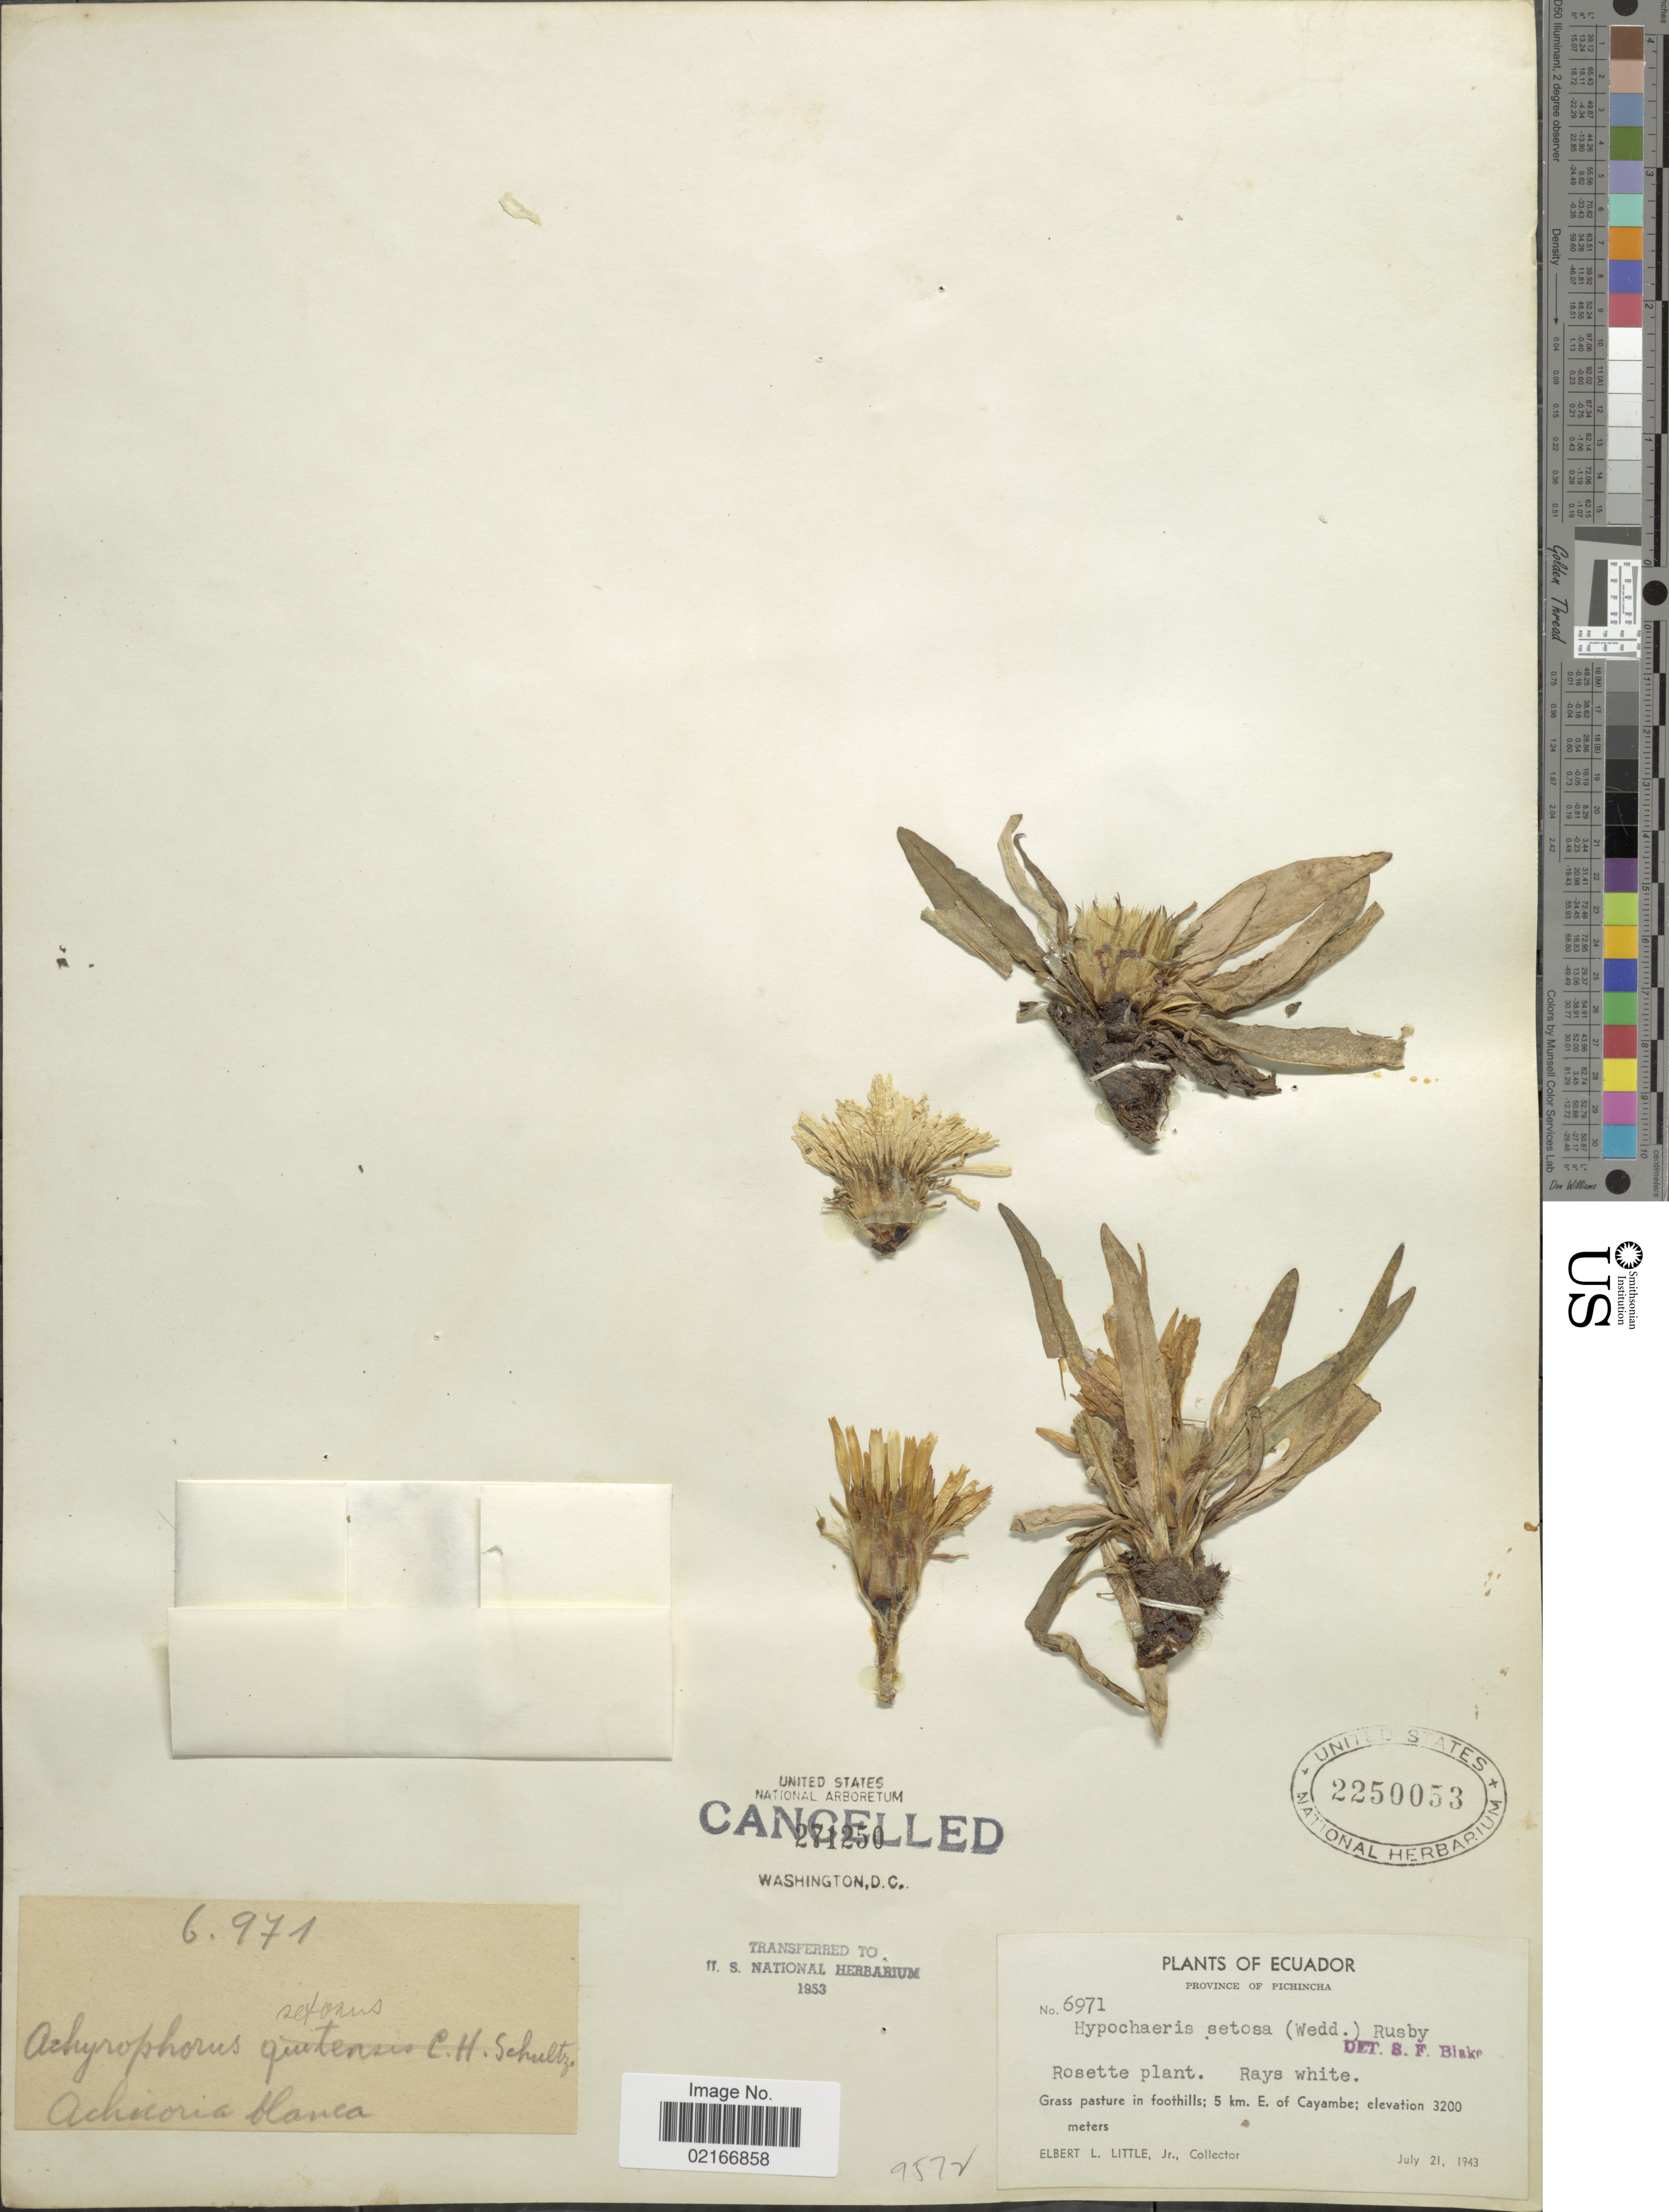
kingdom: Plantae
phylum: Tracheophyta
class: Magnoliopsida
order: Asterales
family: Asteraceae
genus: Hypochaeris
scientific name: Hypochaeris setosa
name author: Formánek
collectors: E. L. Little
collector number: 6971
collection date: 1943-07-21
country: Ecuador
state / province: Pichincha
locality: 5 km. E. of Cayambe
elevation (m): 3200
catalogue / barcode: US 2250053